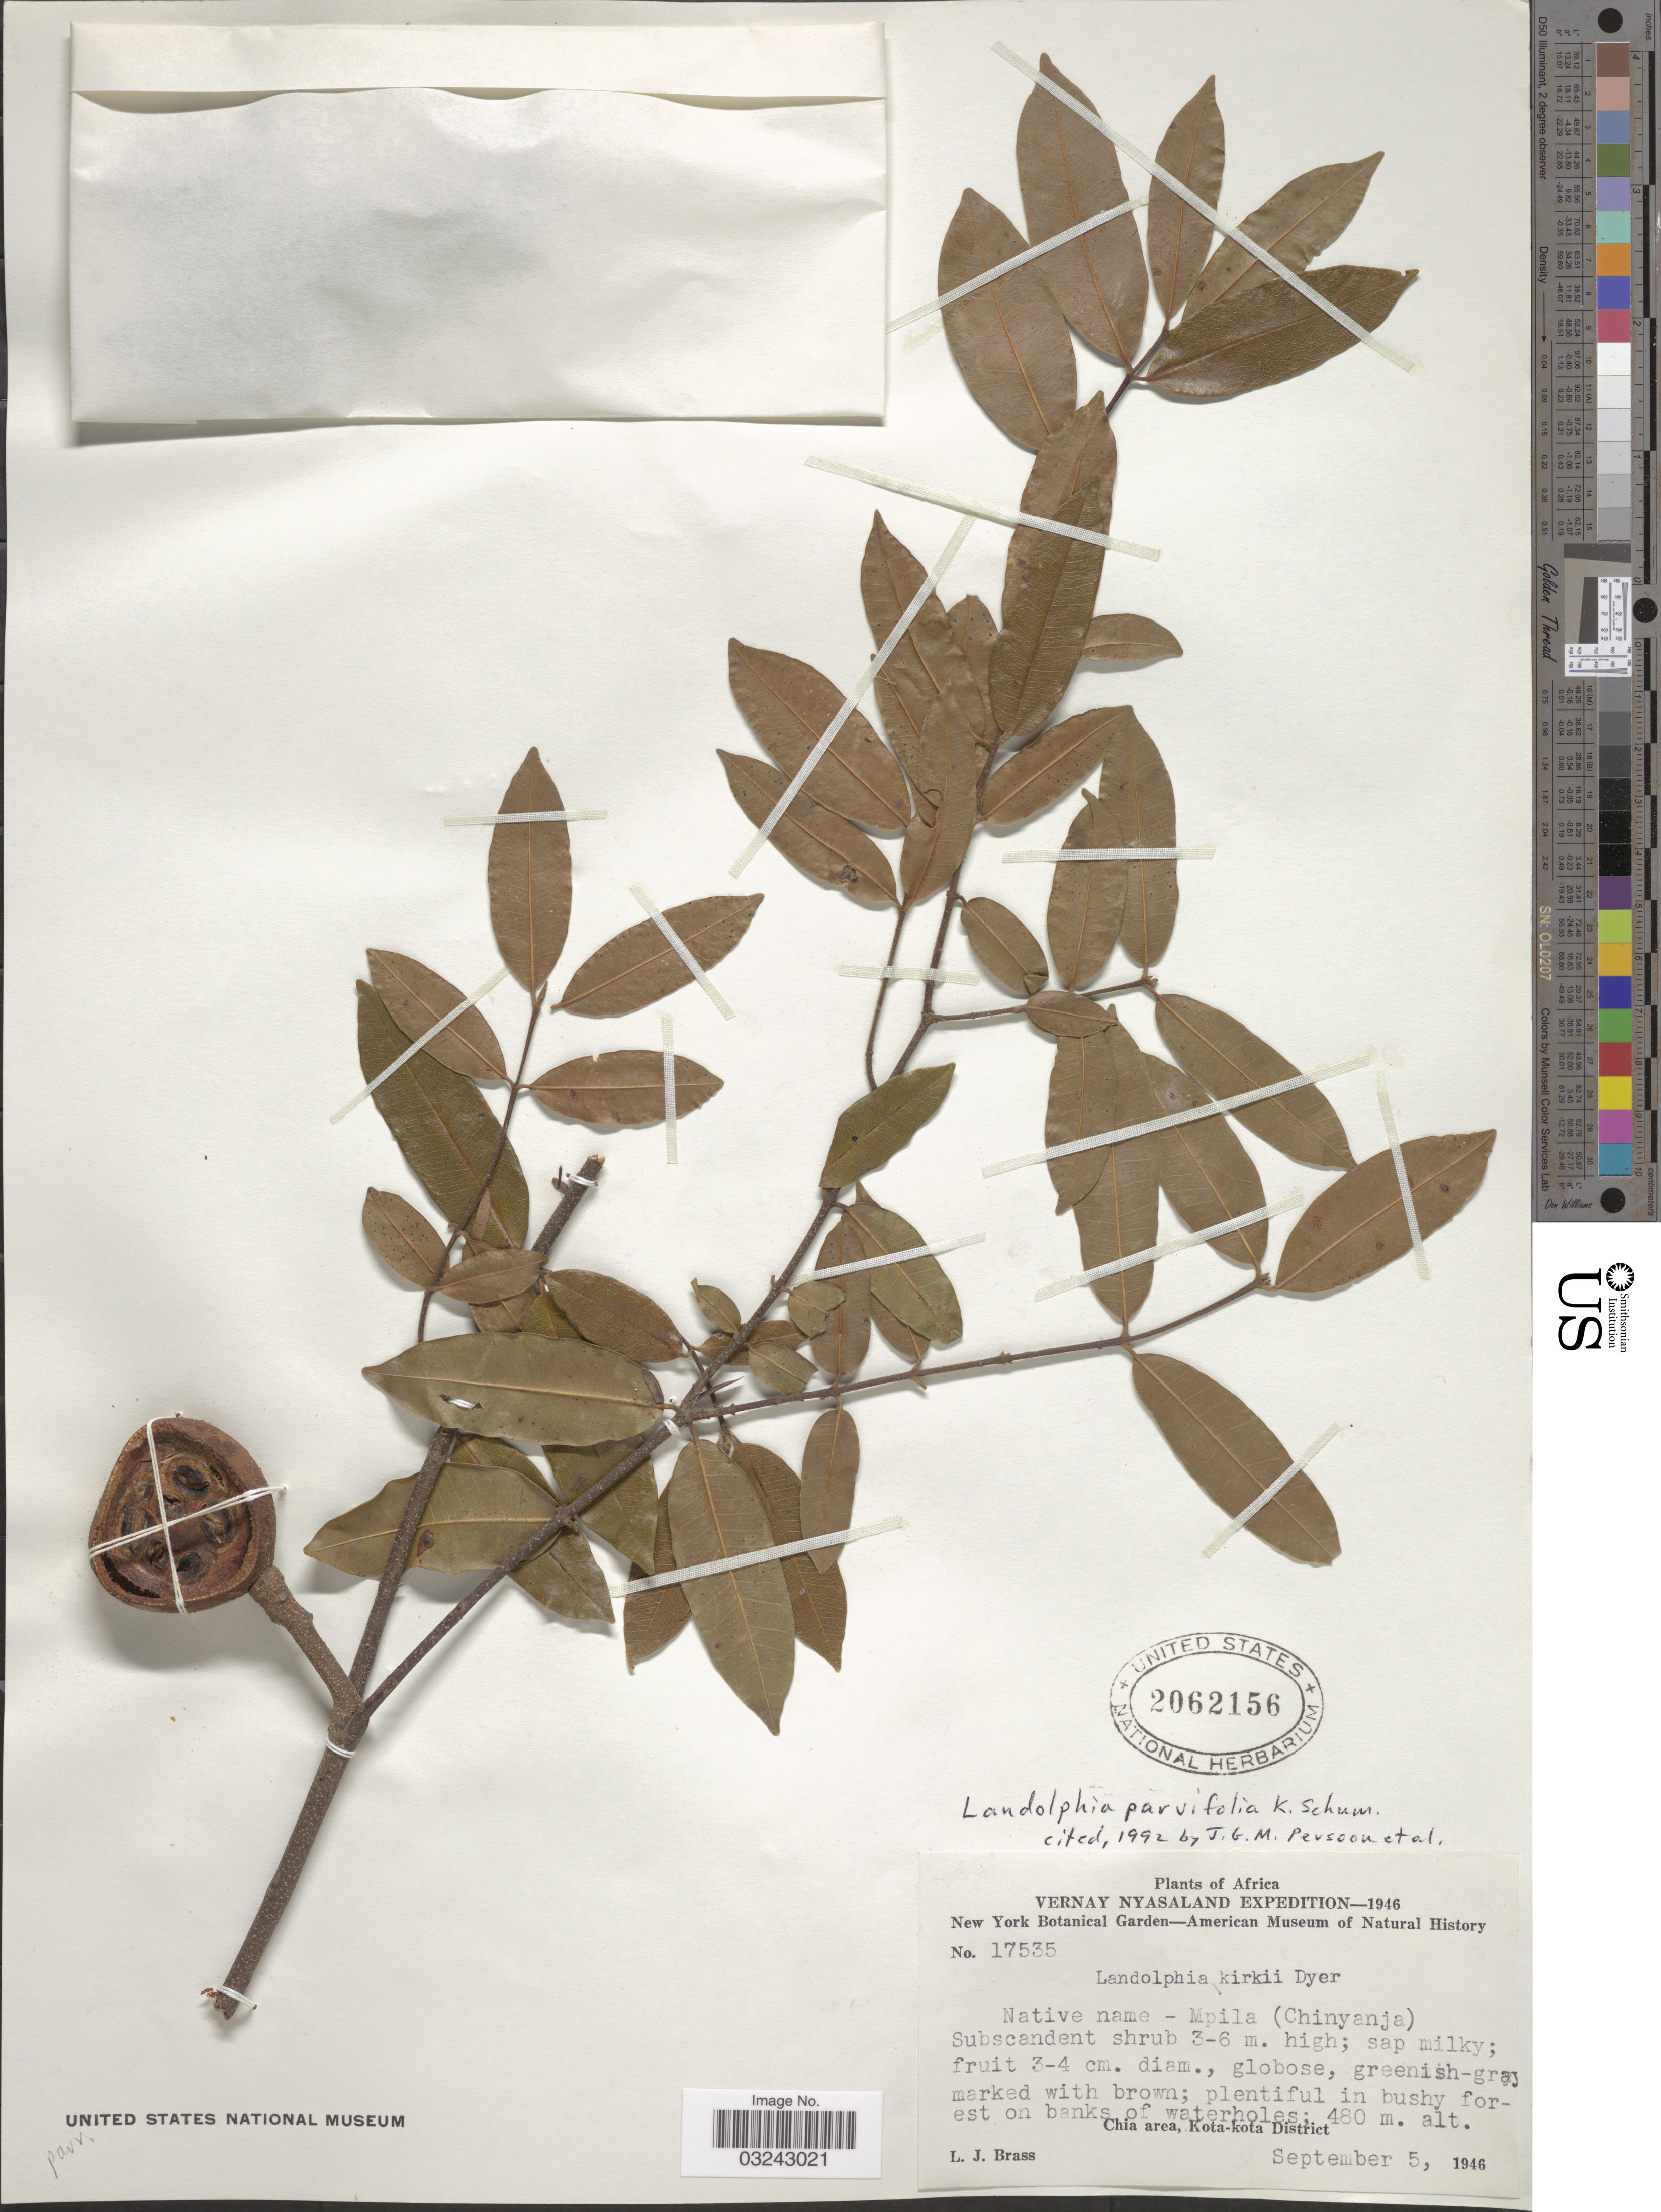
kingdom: Plantae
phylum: Tracheophyta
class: Magnoliopsida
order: Gentianales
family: Apocynaceae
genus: Landolphia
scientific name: Landolphia parvifolia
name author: K. Schum.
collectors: L. J. Brass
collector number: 17535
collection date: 1946-09-05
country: Malawi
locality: Vernay Nyasaland, Chia area, Kota-kota District.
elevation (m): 480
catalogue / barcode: US 2062156